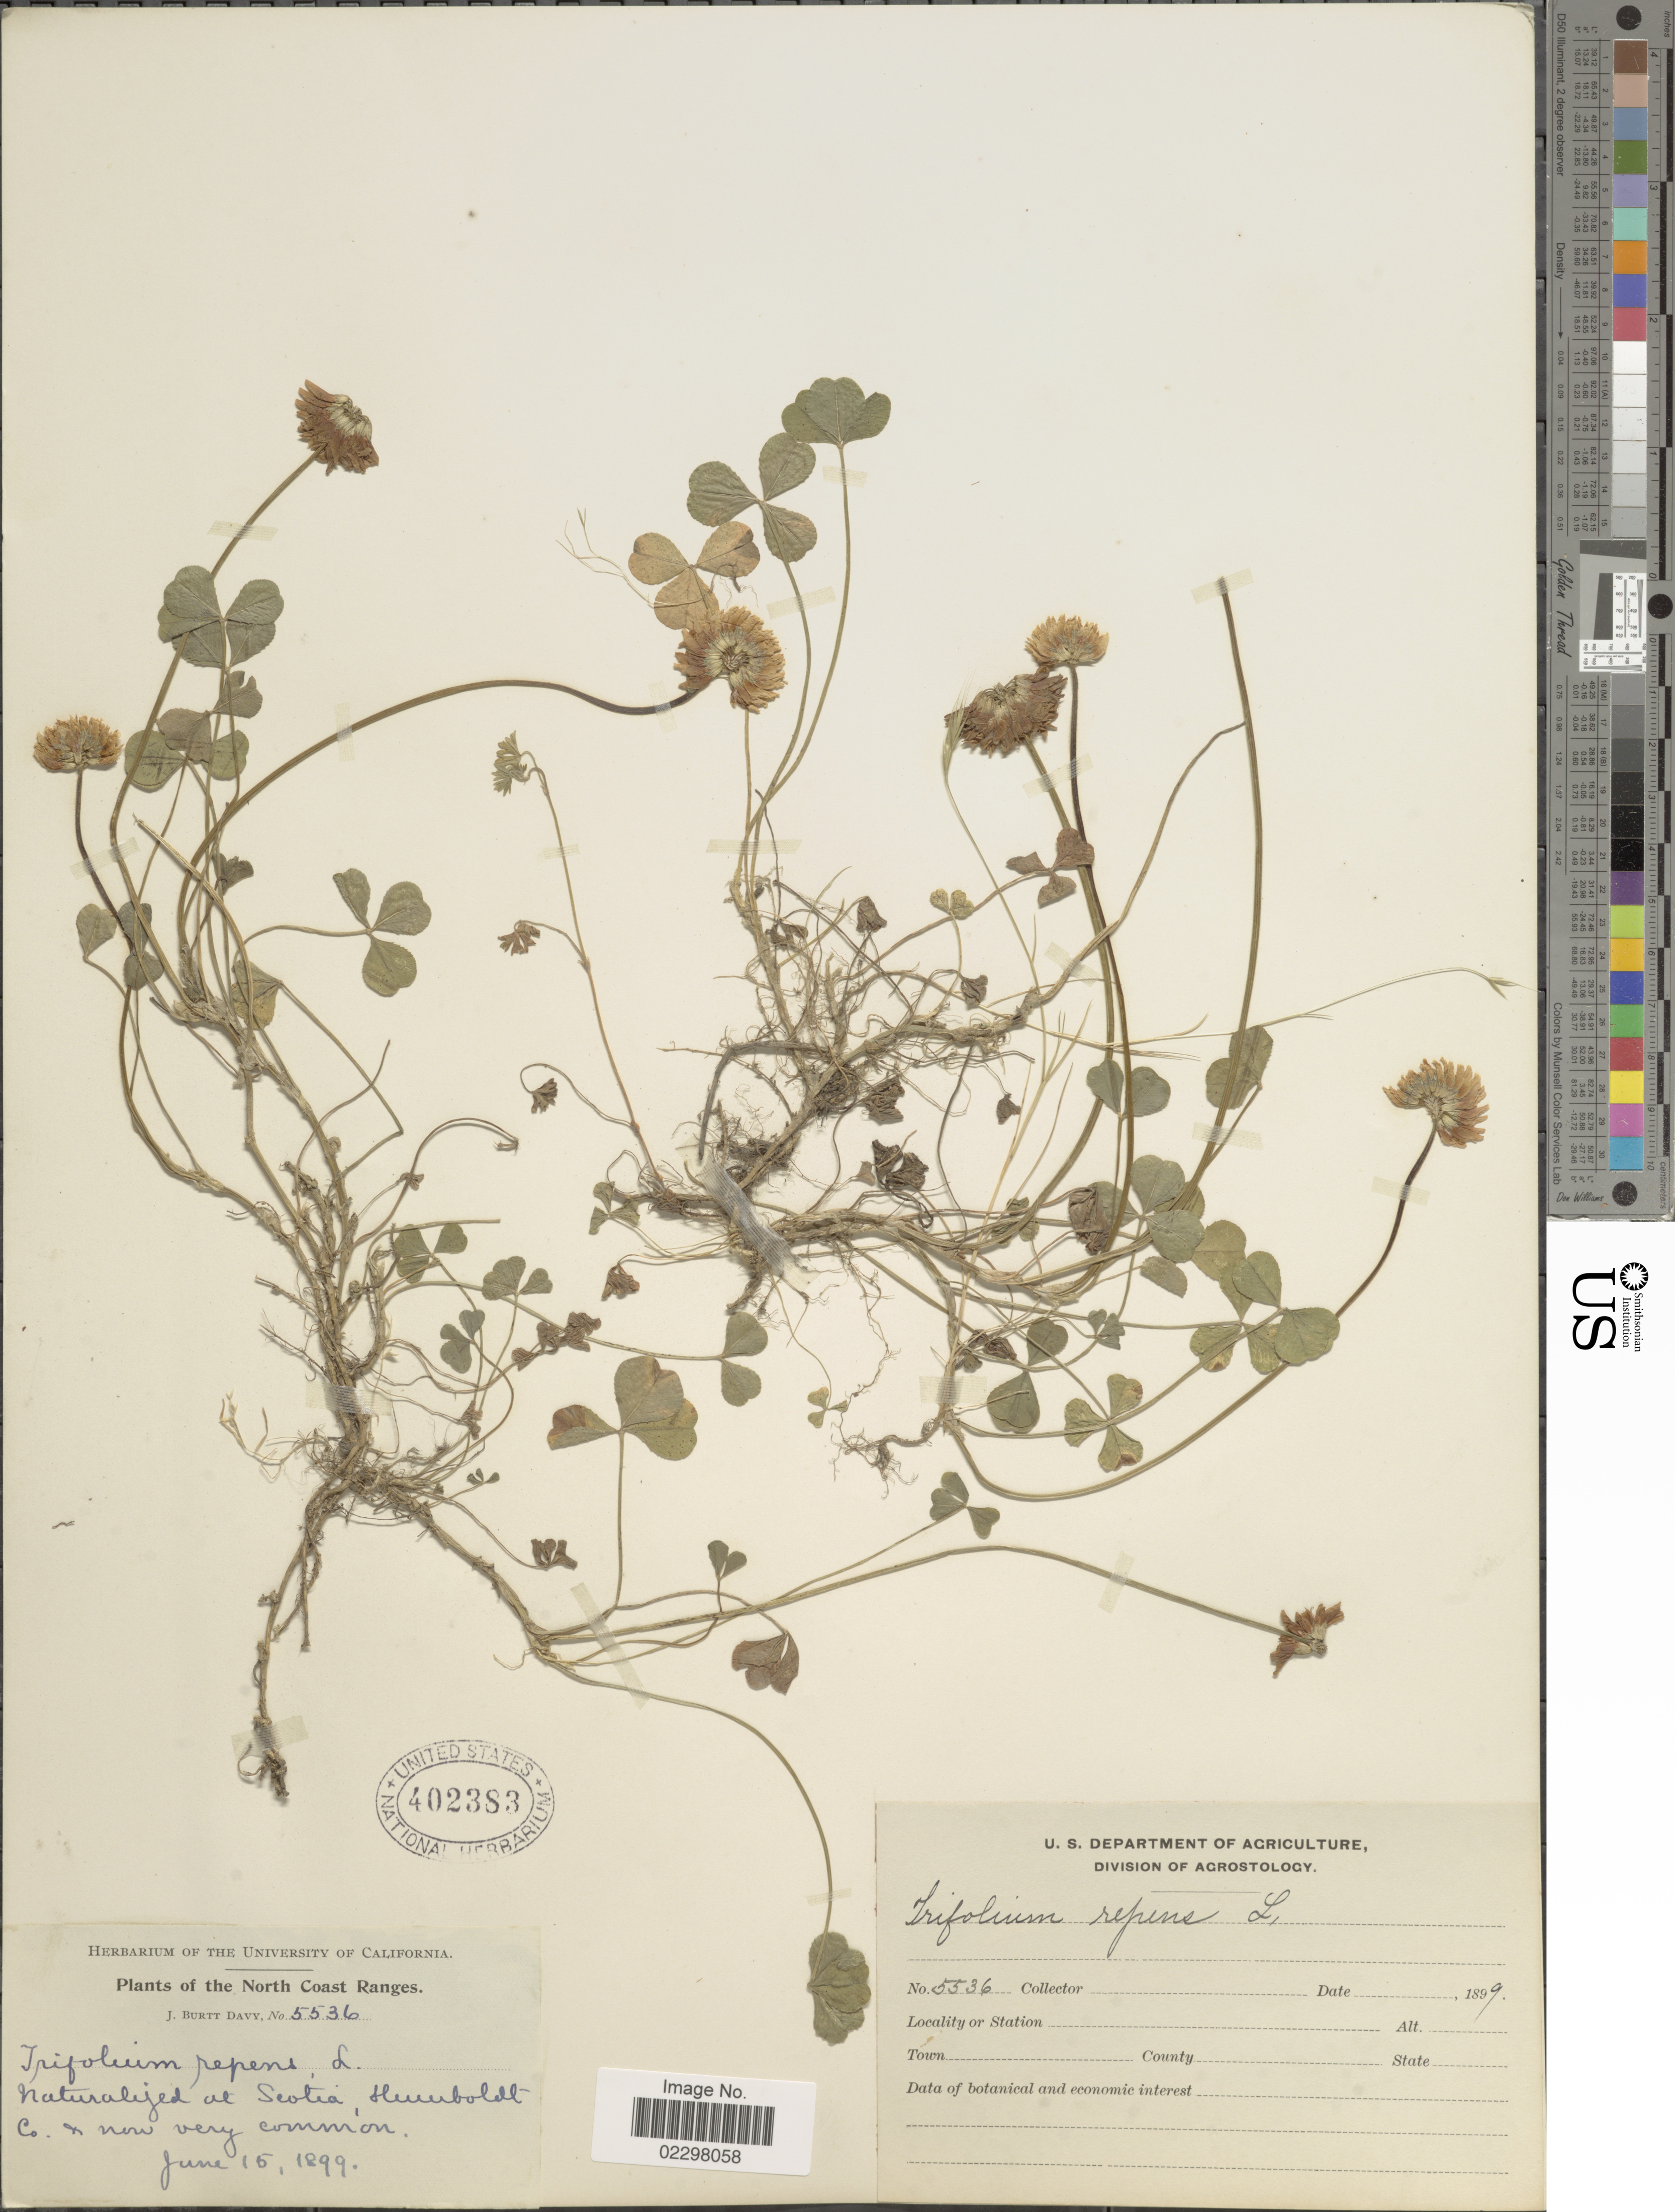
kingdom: Plantae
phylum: Tracheophyta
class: Magnoliopsida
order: Fabales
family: Fabaceae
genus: Trifolium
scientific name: Trifolium repens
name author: L.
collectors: J. Burtt Davy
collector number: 5536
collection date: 1899-06-15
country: United States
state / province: California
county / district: Humboldt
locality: North Coast Ranges, Naturalized at Scotia, Humboldt Co.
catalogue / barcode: US 402383